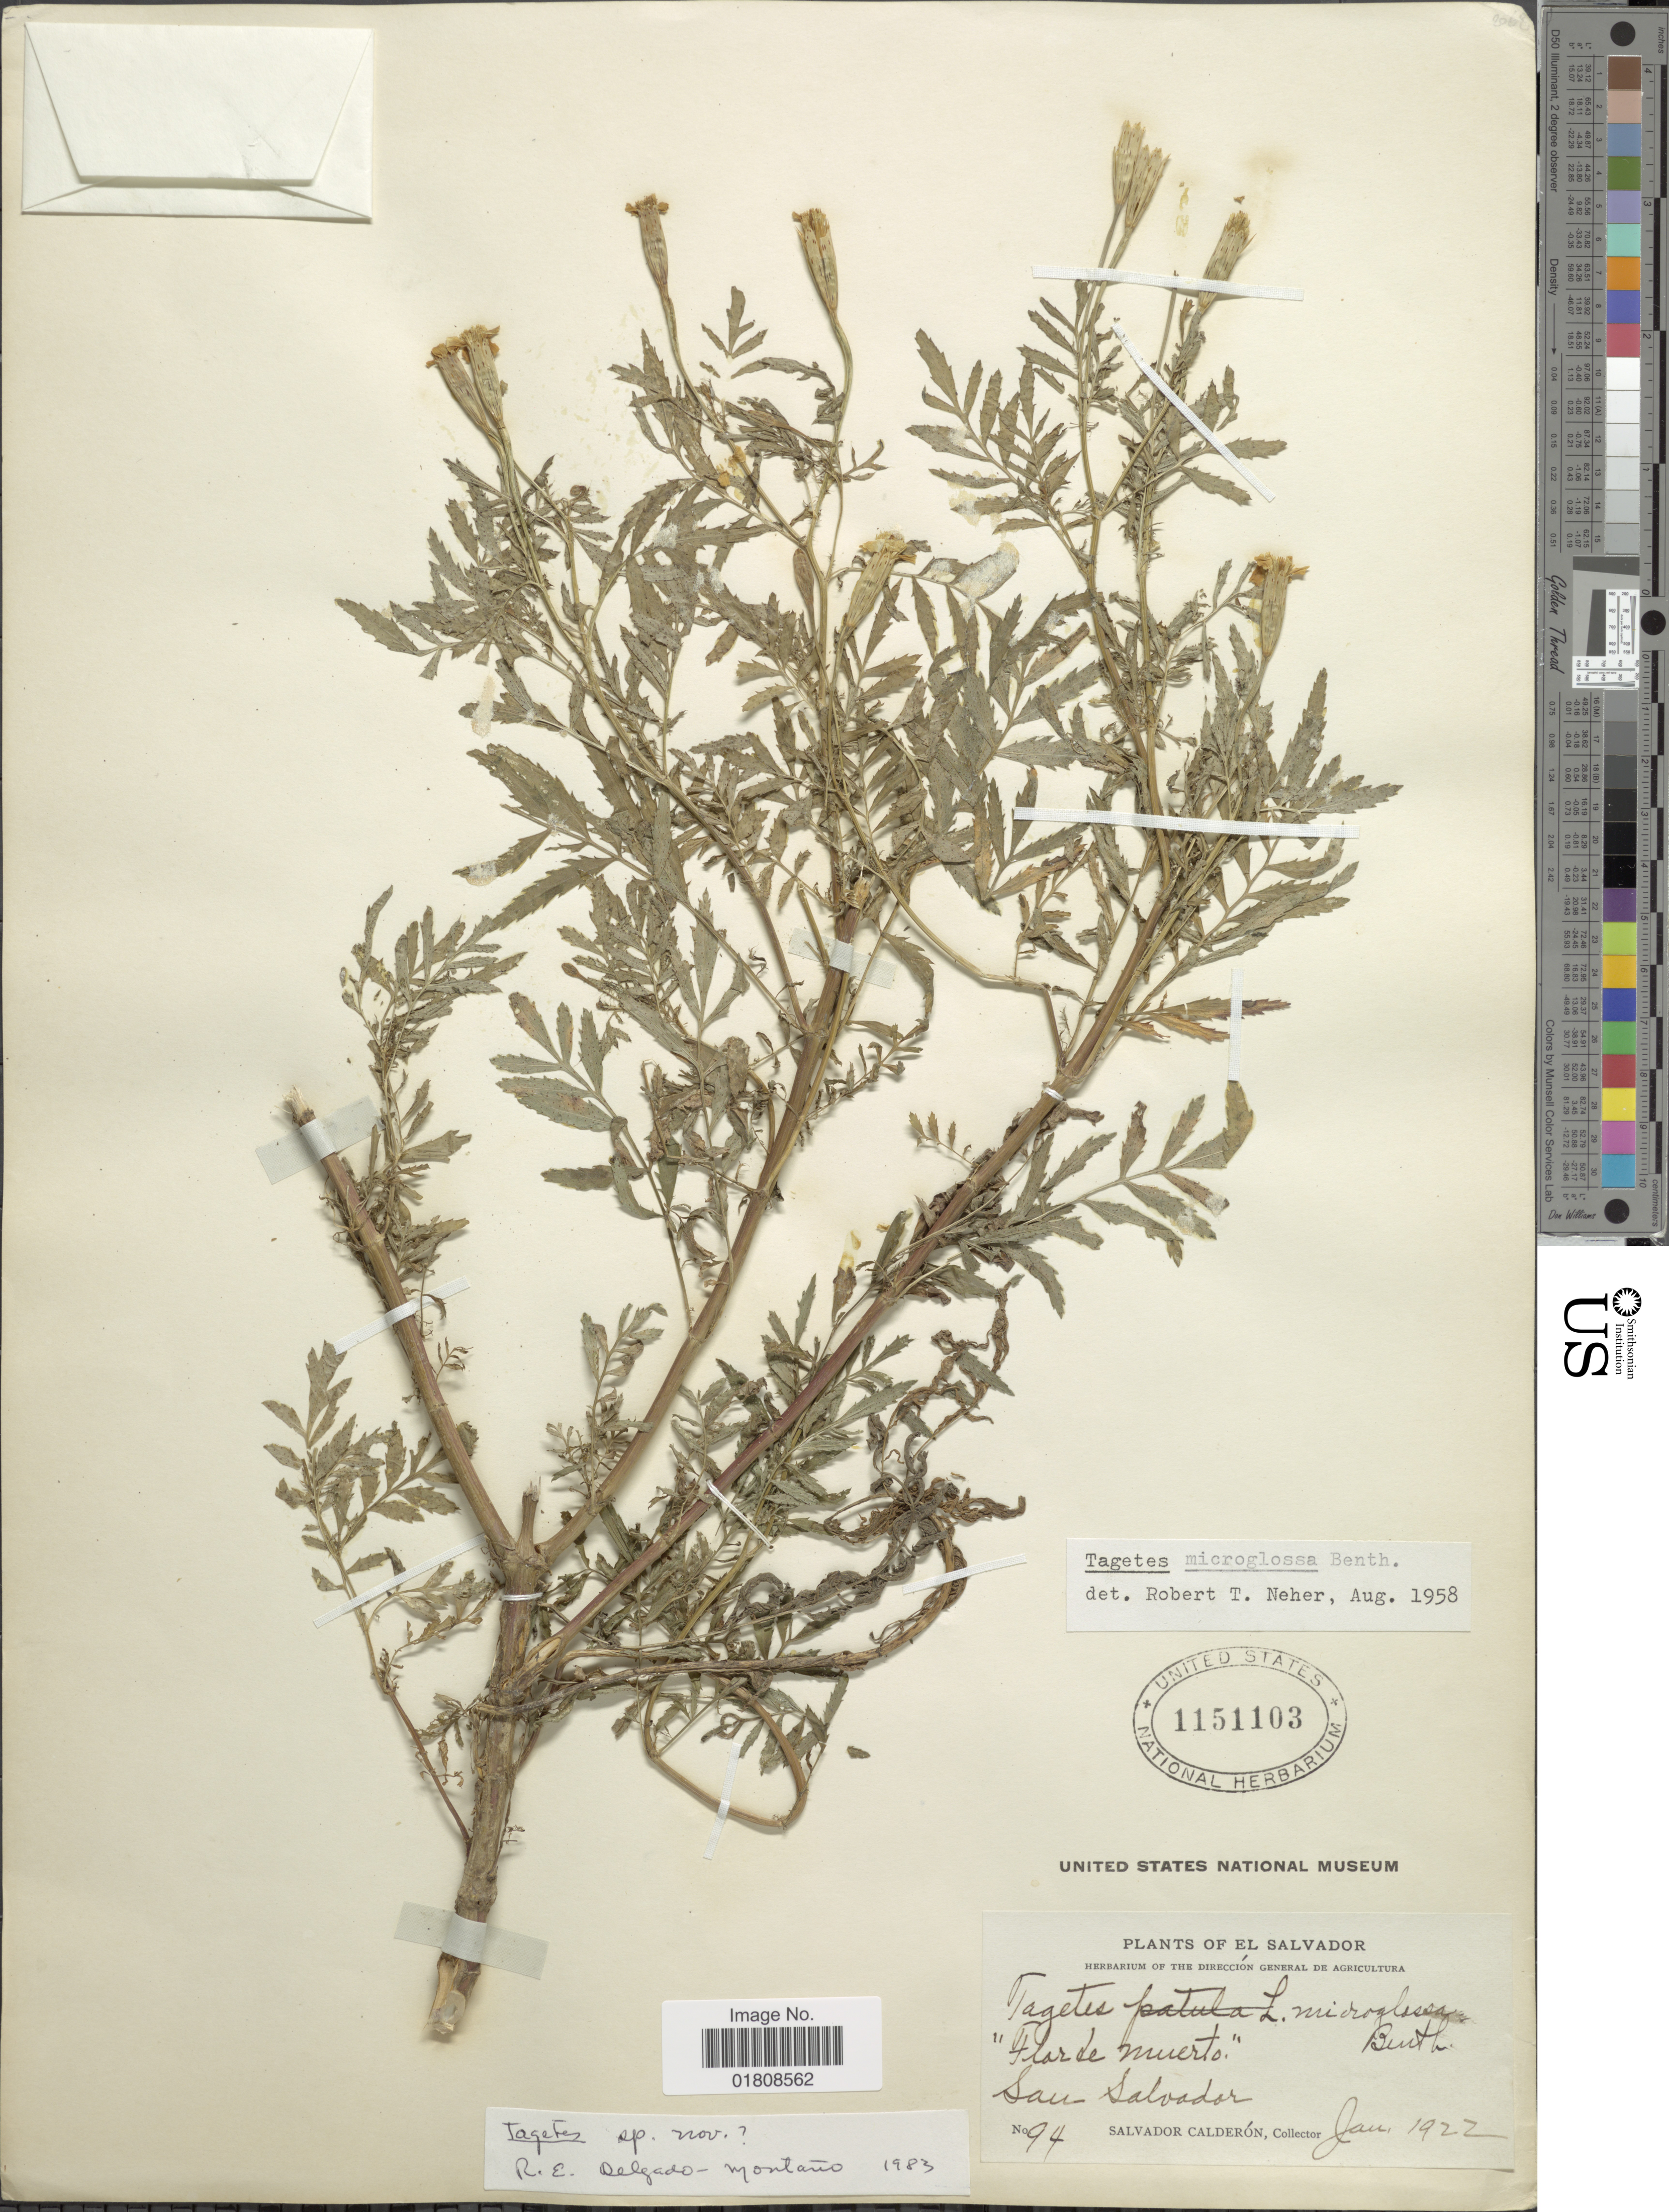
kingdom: Plantae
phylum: Tracheophyta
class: Magnoliopsida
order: Asterales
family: Asteraceae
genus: Tagetes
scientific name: Tagetes sp.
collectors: S. Calderón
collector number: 94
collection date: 1922-01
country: El Salvador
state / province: San Salvador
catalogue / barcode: US 1151103